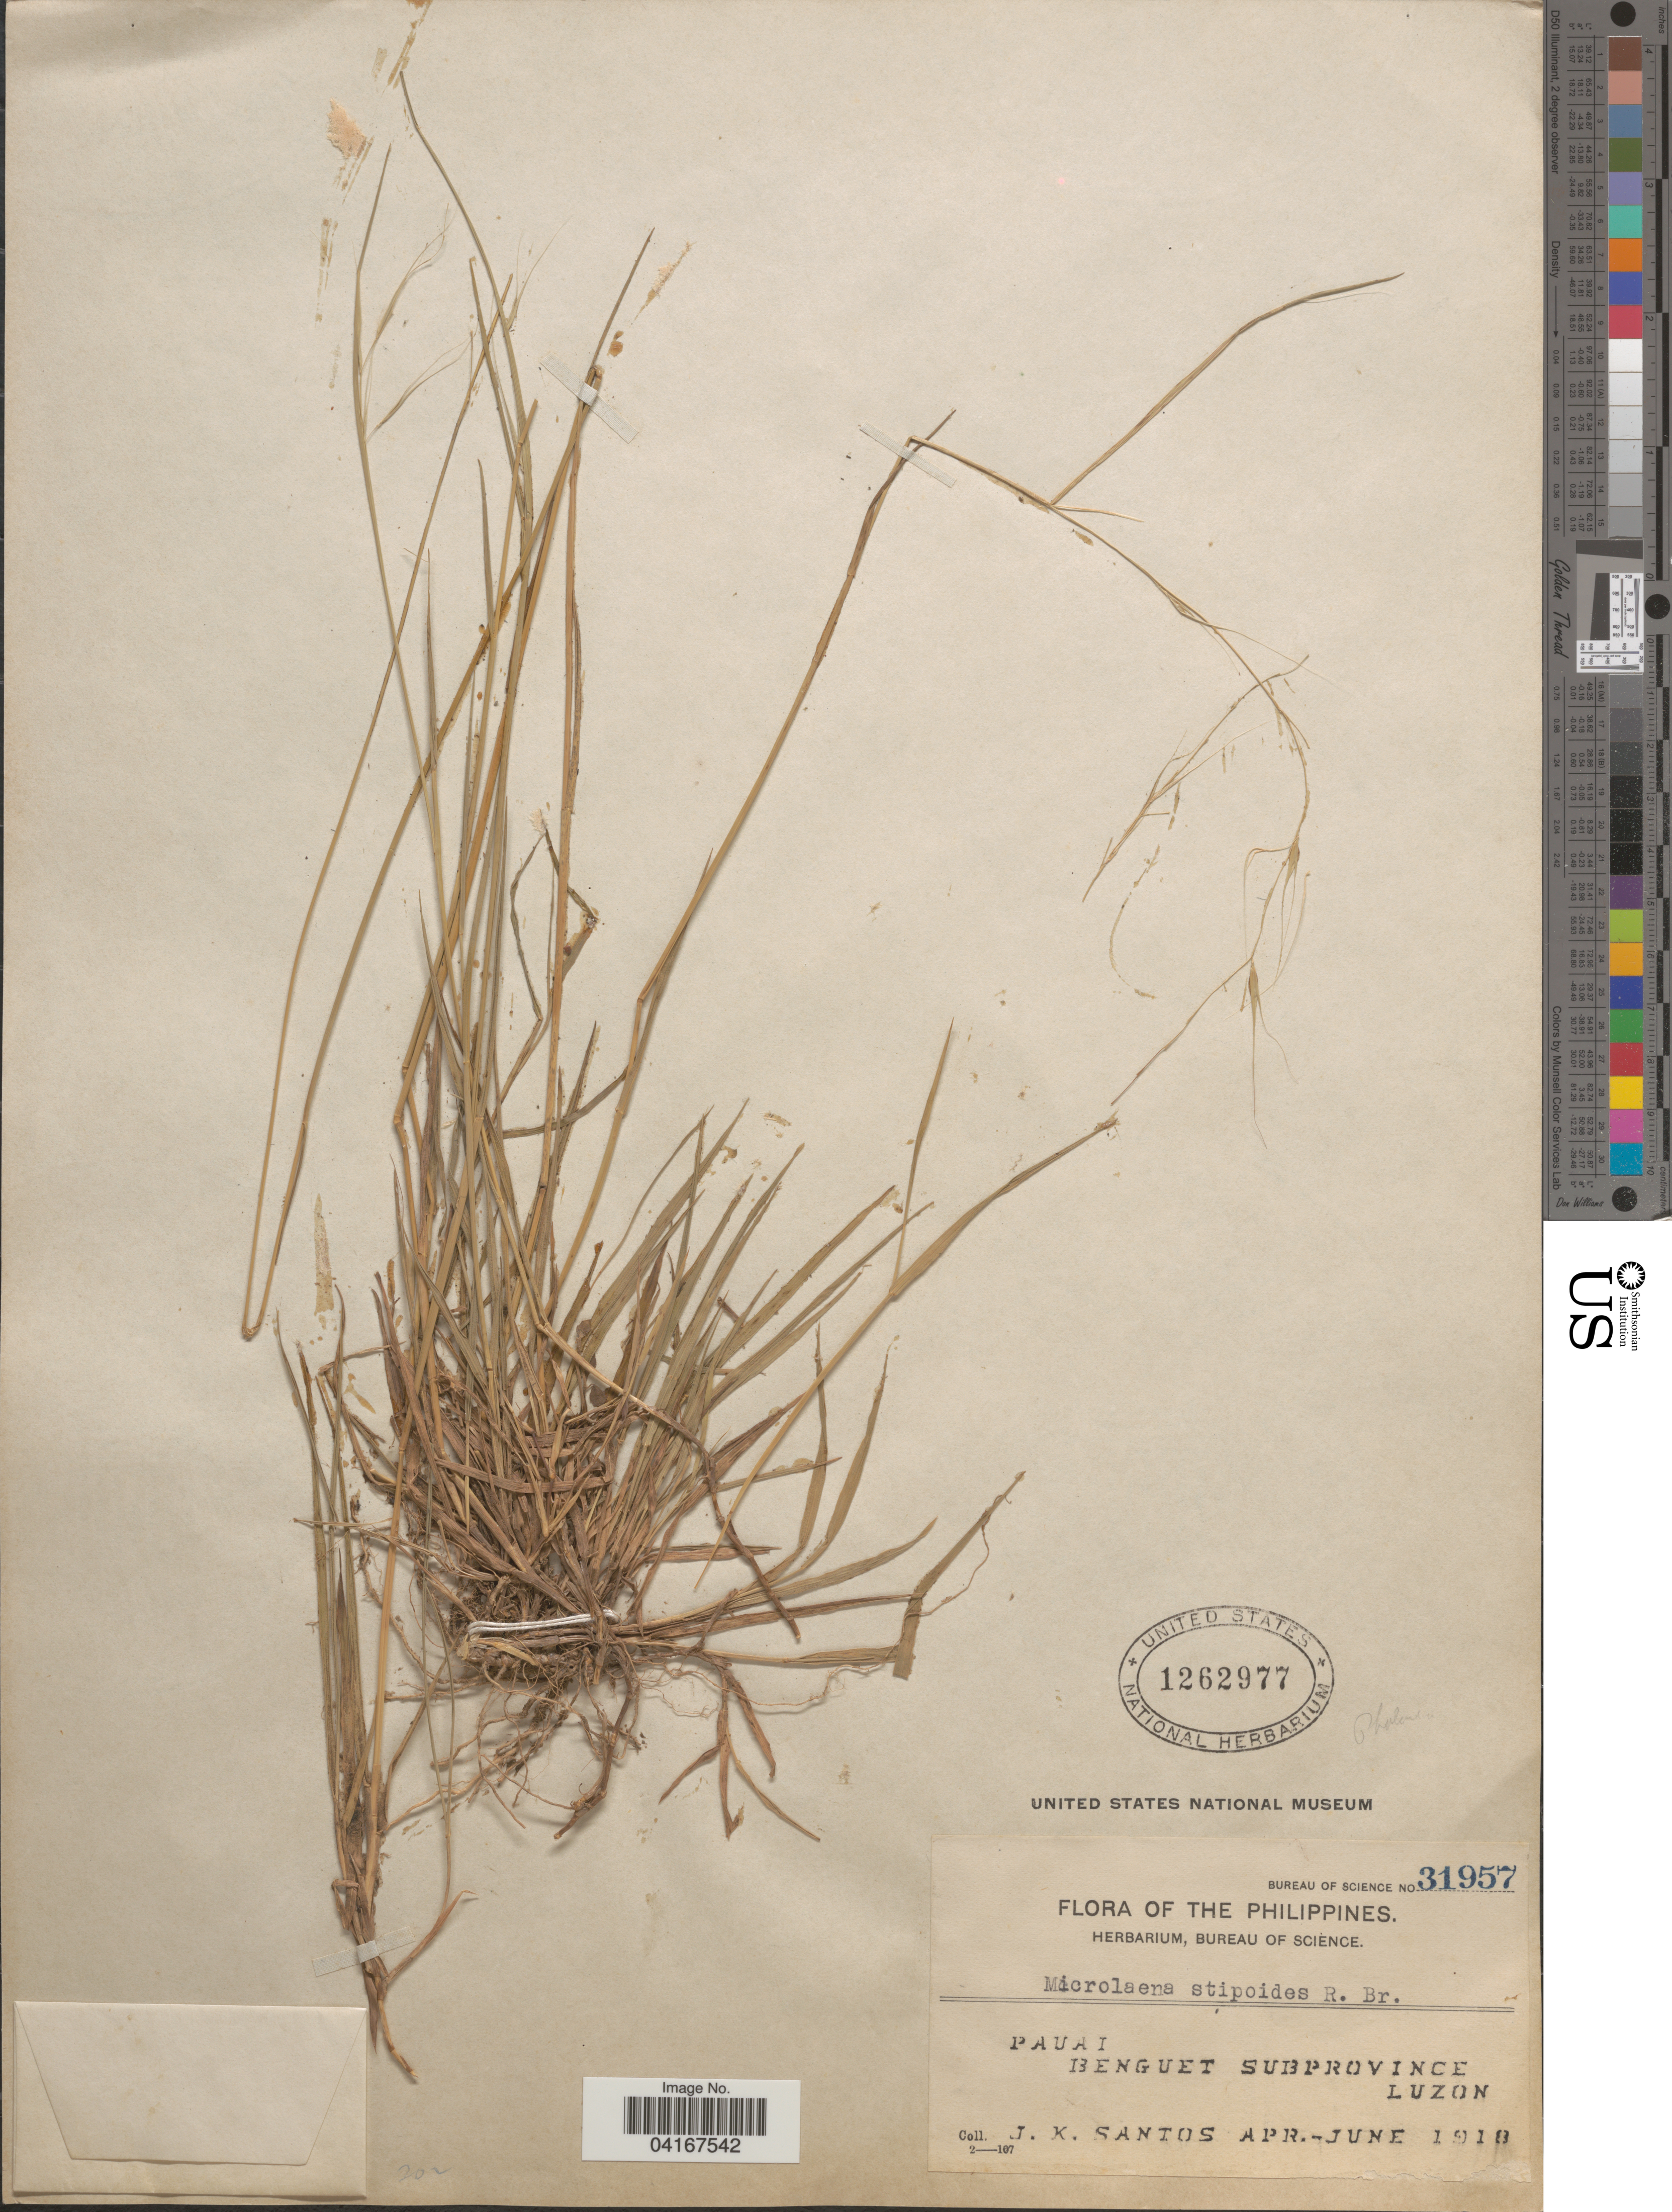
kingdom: Plantae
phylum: Tracheophyta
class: Liliopsida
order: Poales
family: Poaceae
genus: Microlaena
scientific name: Microlaena stipoides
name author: (Labill.) R. Br.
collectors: J. K. Santos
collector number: Bureau of Science 31957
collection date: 1918-04/1918-06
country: Philippines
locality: Pauai. Benguet Subprovince. Luzon.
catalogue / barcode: US 1262977